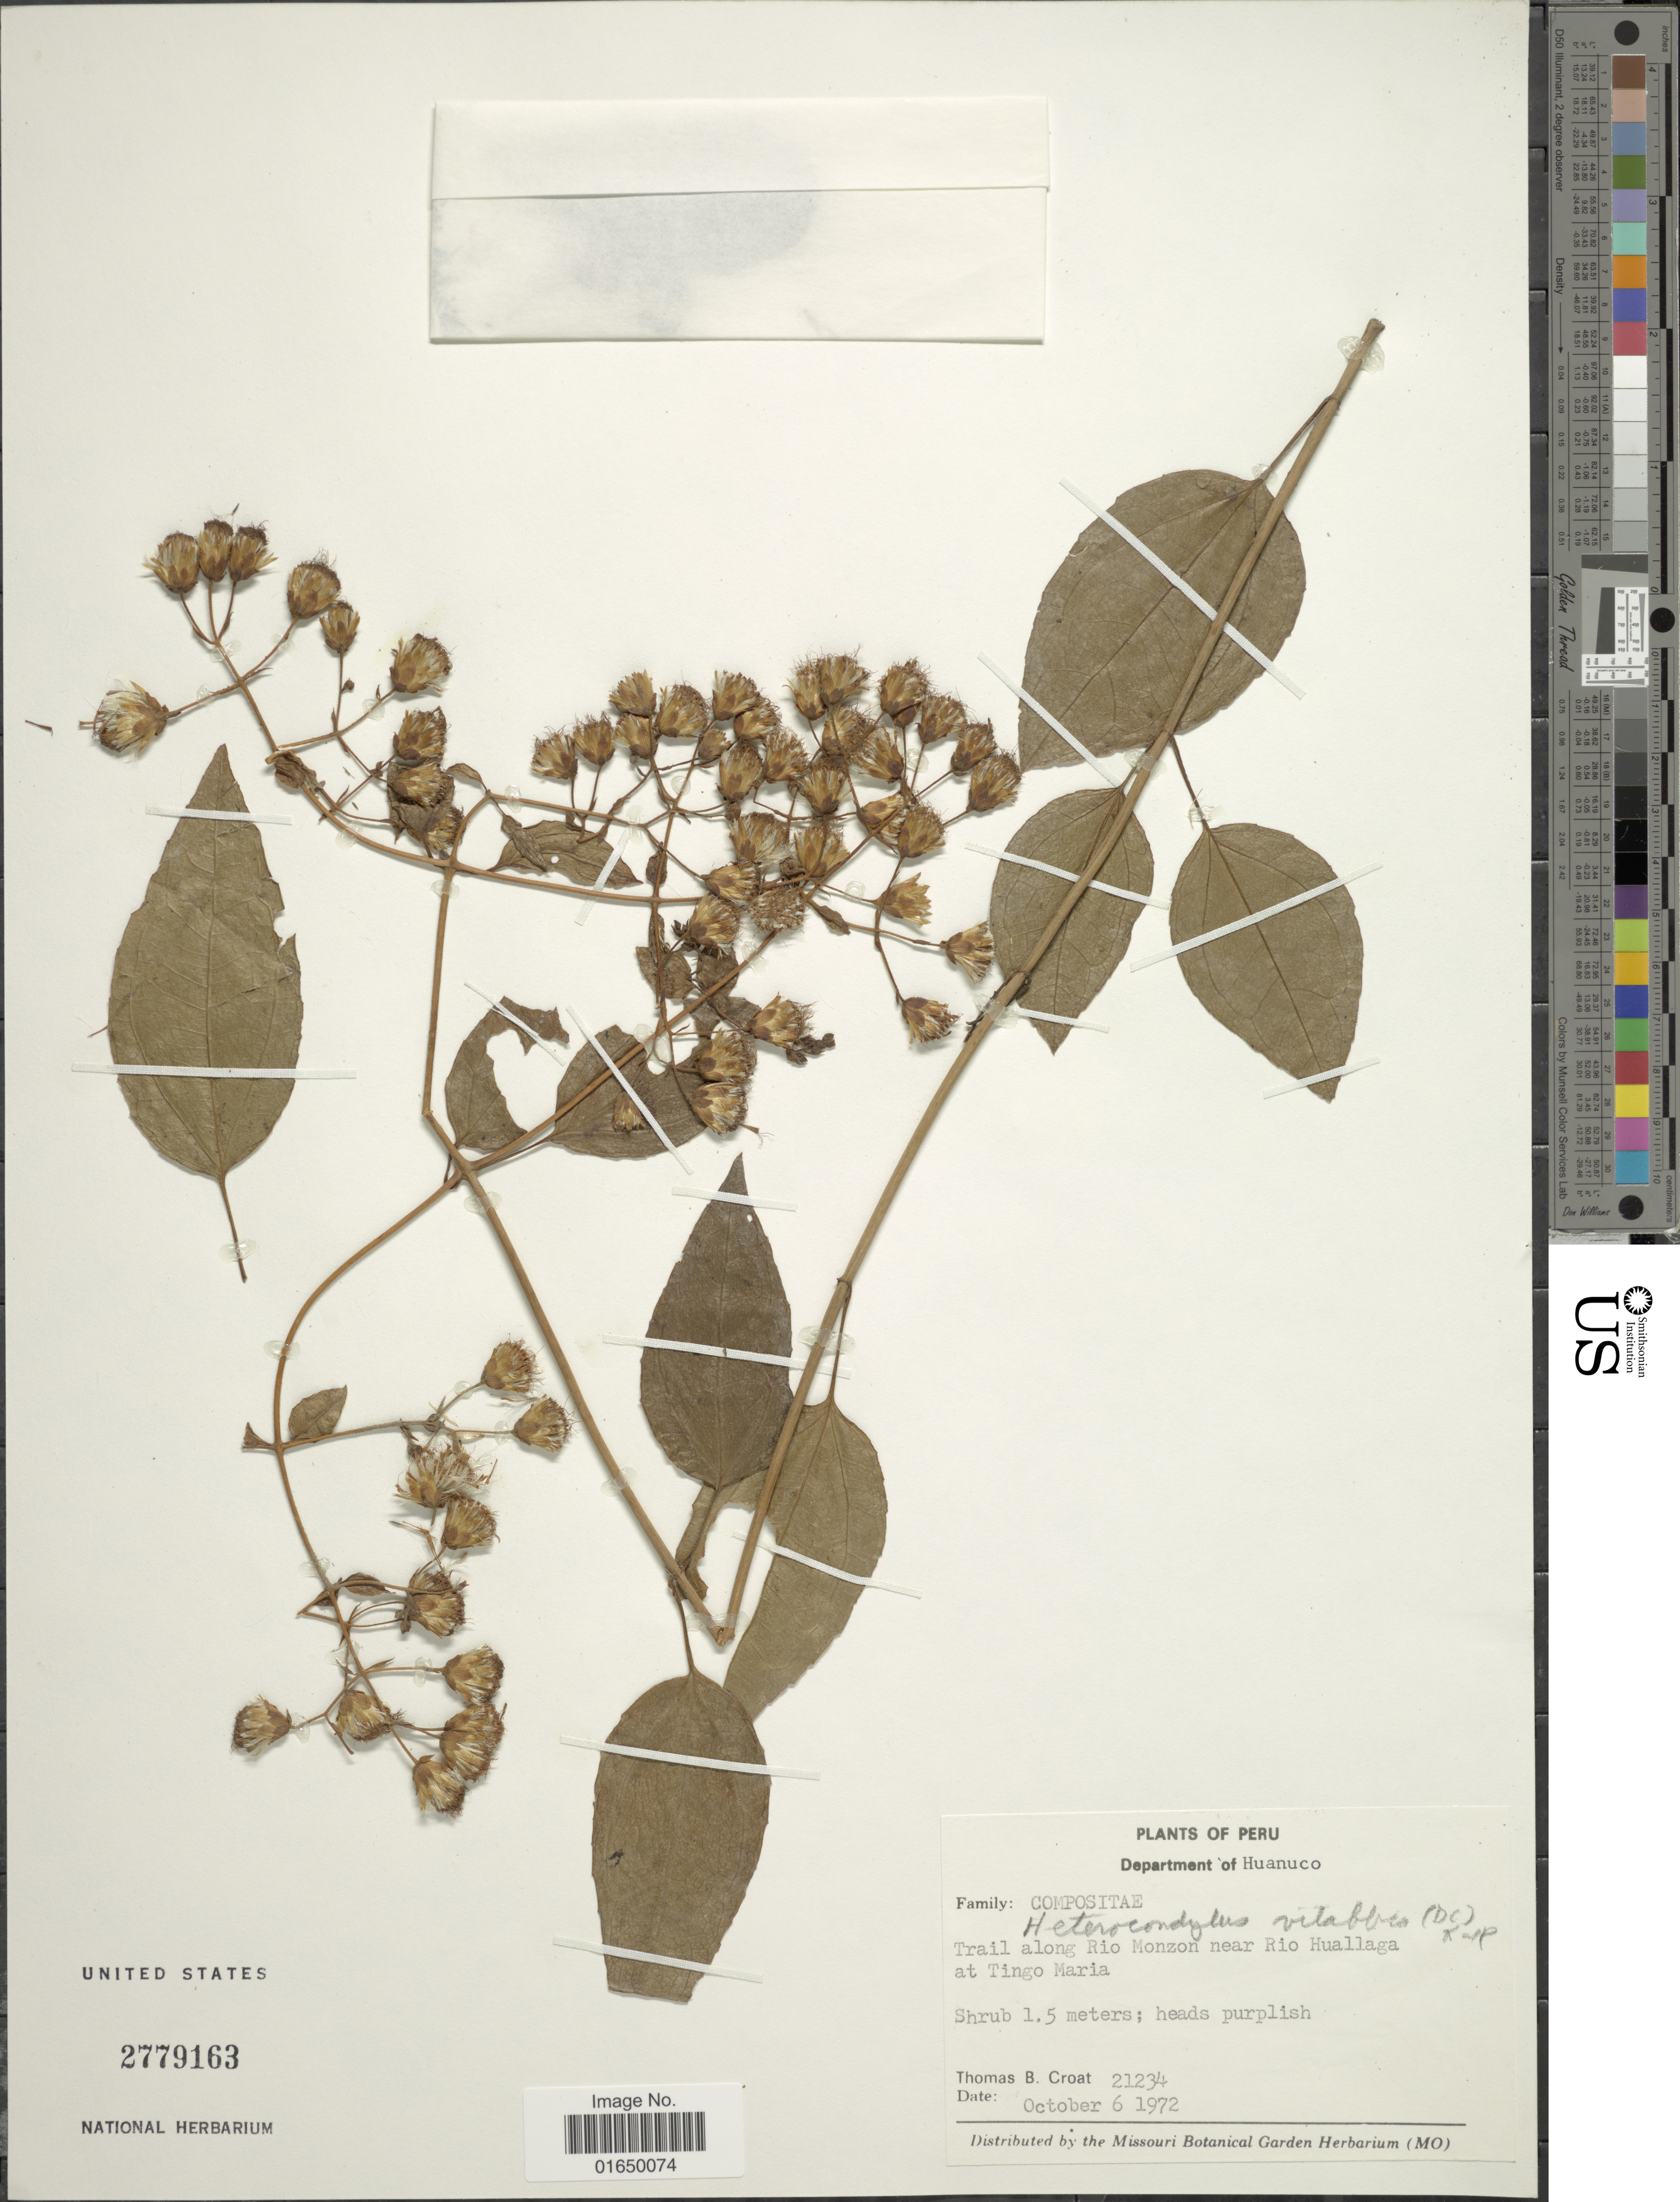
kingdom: Plantae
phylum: Tracheophyta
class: Magnoliopsida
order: Asterales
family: Asteraceae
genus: Heterocondylus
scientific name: Heterocondylus vitalbae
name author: (DC.) R.M. King & H. Rob.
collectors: T. B. Croat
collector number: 21234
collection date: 1972-10-06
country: Peru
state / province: Huánuco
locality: Department of Huanuco, Trail along Rio Monzon near Rio Huallaga at Tingo Maria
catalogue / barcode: US 2779163